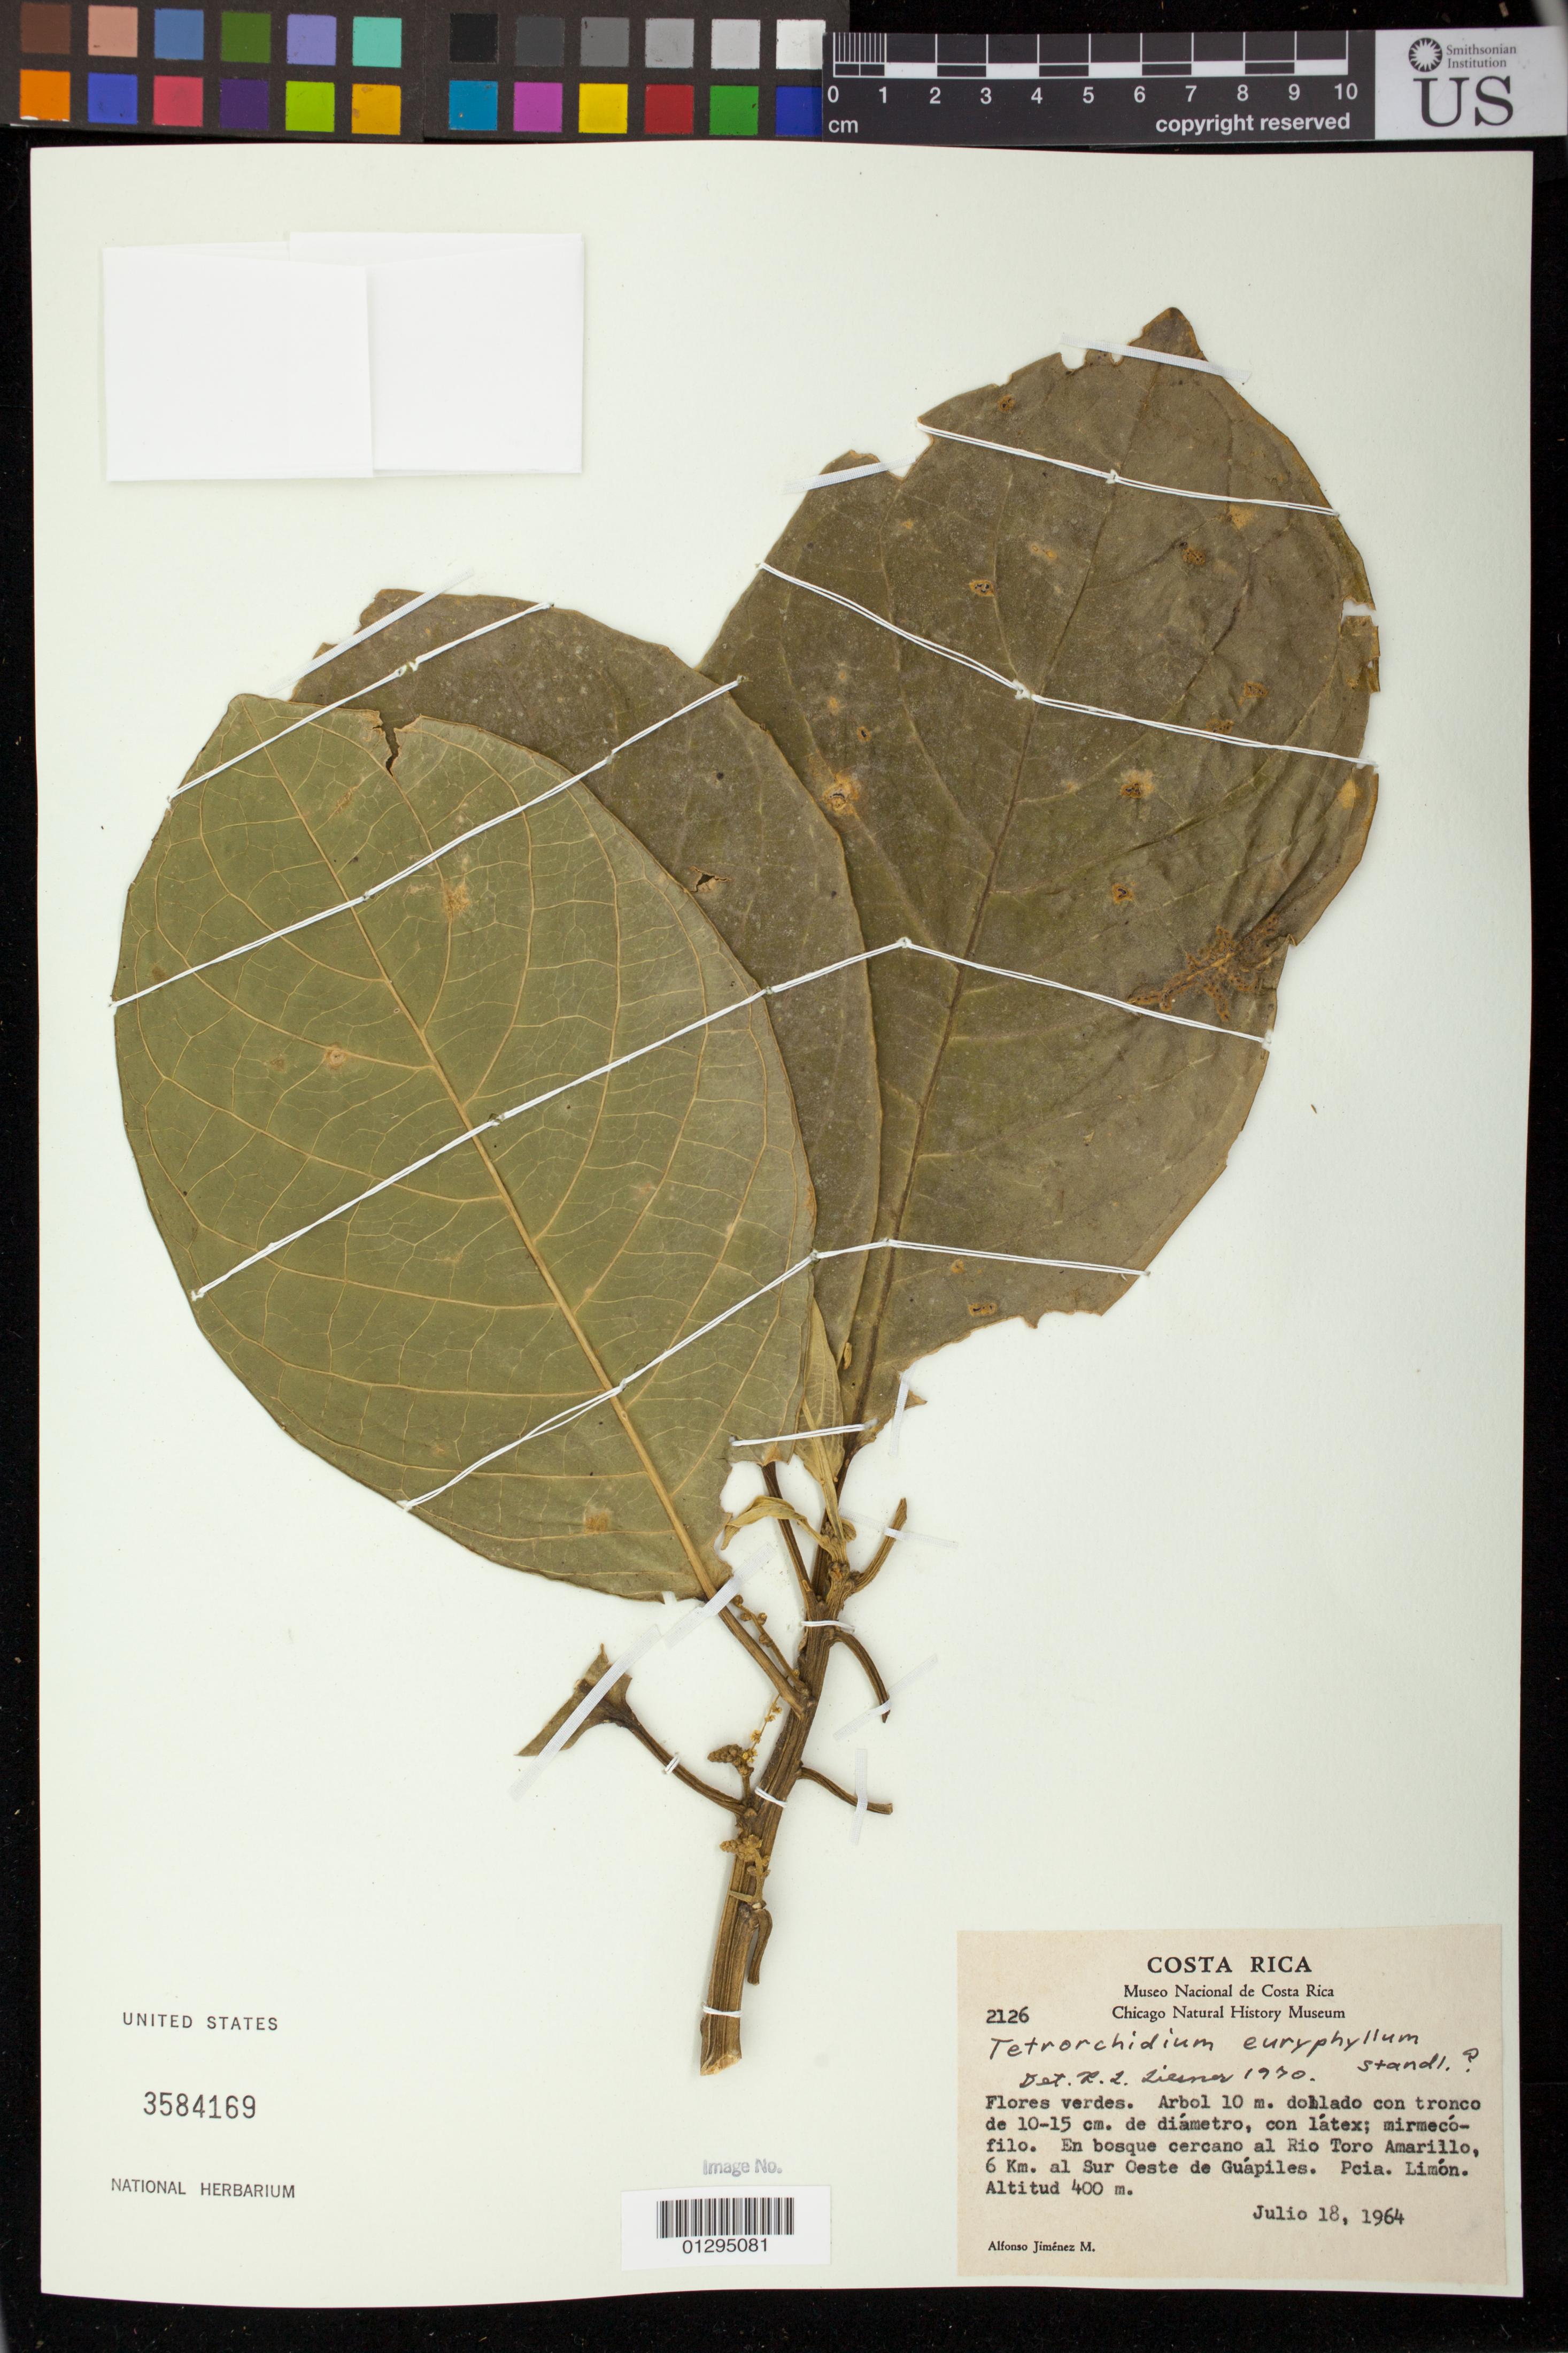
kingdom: Plantae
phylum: Tracheophyta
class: Magnoliopsida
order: Malpighiales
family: Euphorbiaceae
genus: Tetrorchidium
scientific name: Tetrorchidium euryphyllum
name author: Standl.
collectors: A. Jiménez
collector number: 2126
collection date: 1964-07-18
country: Costa Rica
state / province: Limón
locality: En bosque cercano al Rio Toro Amarillo, 6 km. al Sur Oest de Guápiles.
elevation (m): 400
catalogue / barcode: US 3584169